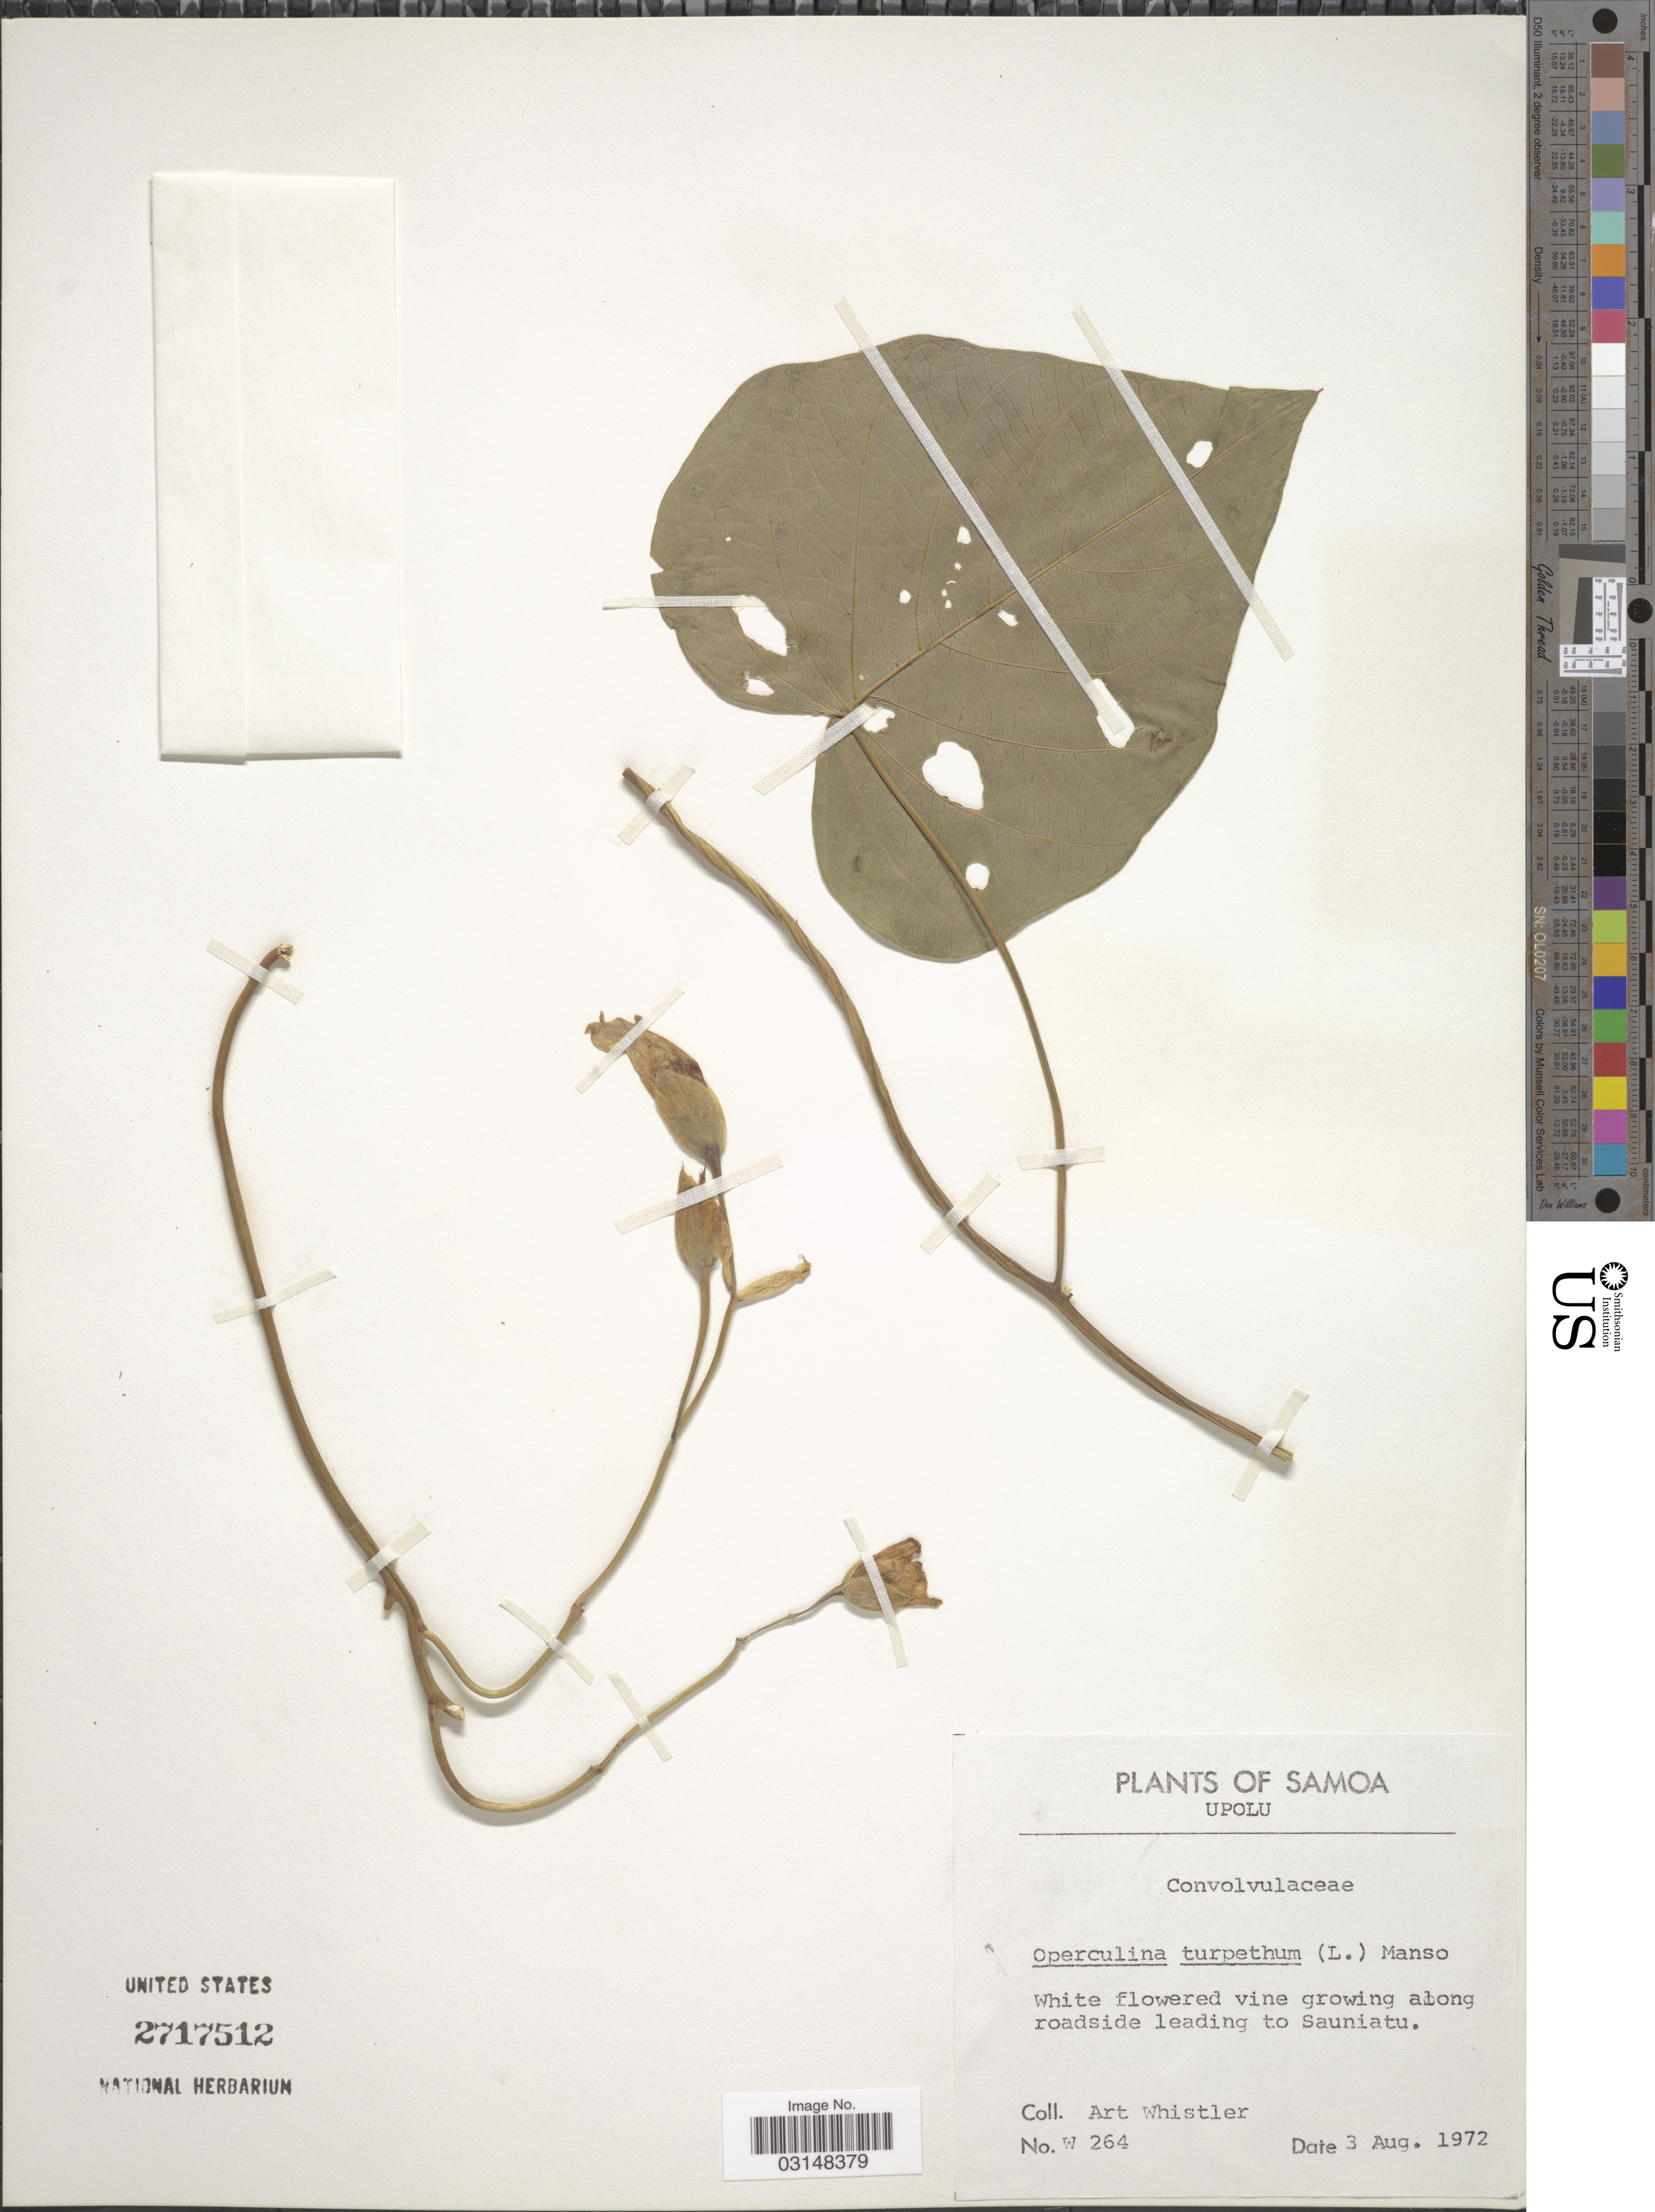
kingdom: Plantae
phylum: Tracheophyta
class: Magnoliopsida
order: Solanales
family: Convolvulaceae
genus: Operculina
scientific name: Operculina turpethum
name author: (L.) Silva Manso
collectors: A. Whistler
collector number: W264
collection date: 1972-08-03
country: Samoa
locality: Samoa, Upolu, along roadside leading to Sauniatu.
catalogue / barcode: US 2717512